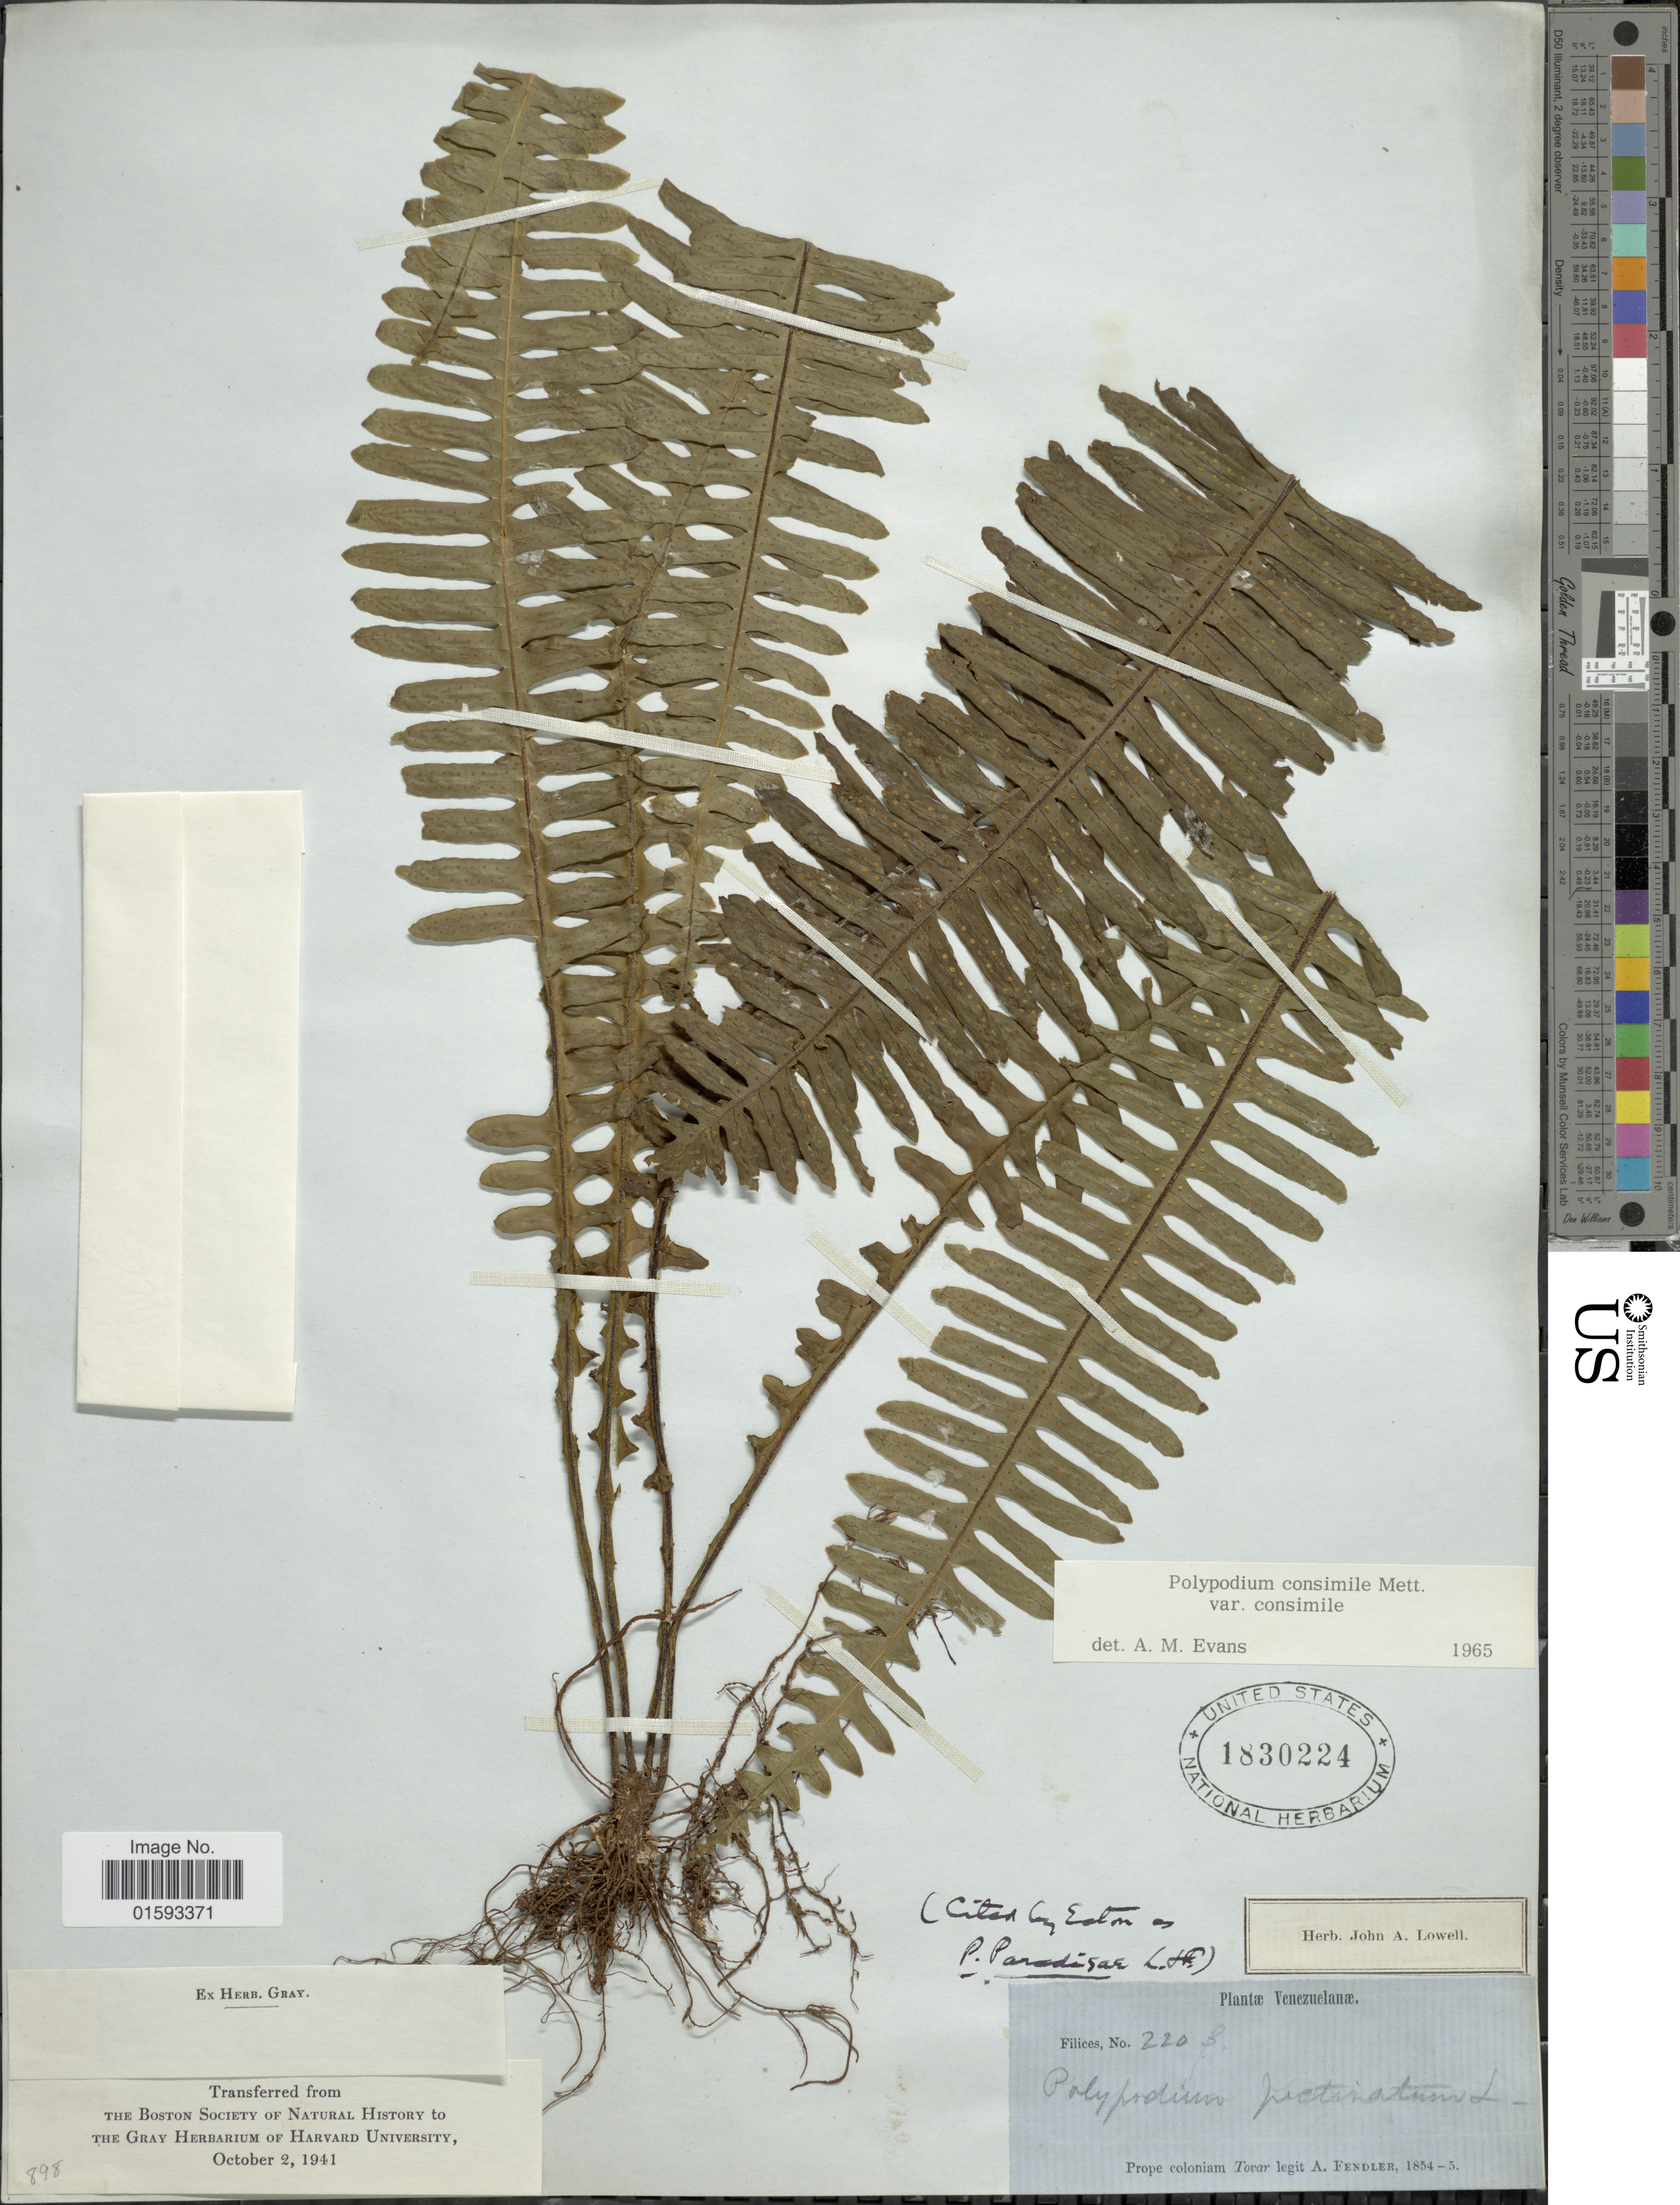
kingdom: Plantae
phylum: Tracheophyta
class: Polypodiopsida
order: Polypodiales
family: Polypodiaceae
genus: Pecluma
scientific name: Pecluma consimilis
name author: (Mett.) M.G. Price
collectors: A. Fendler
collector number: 220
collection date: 1854/1855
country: Venezuela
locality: Prope coloniam Tovar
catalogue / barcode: US 1830224